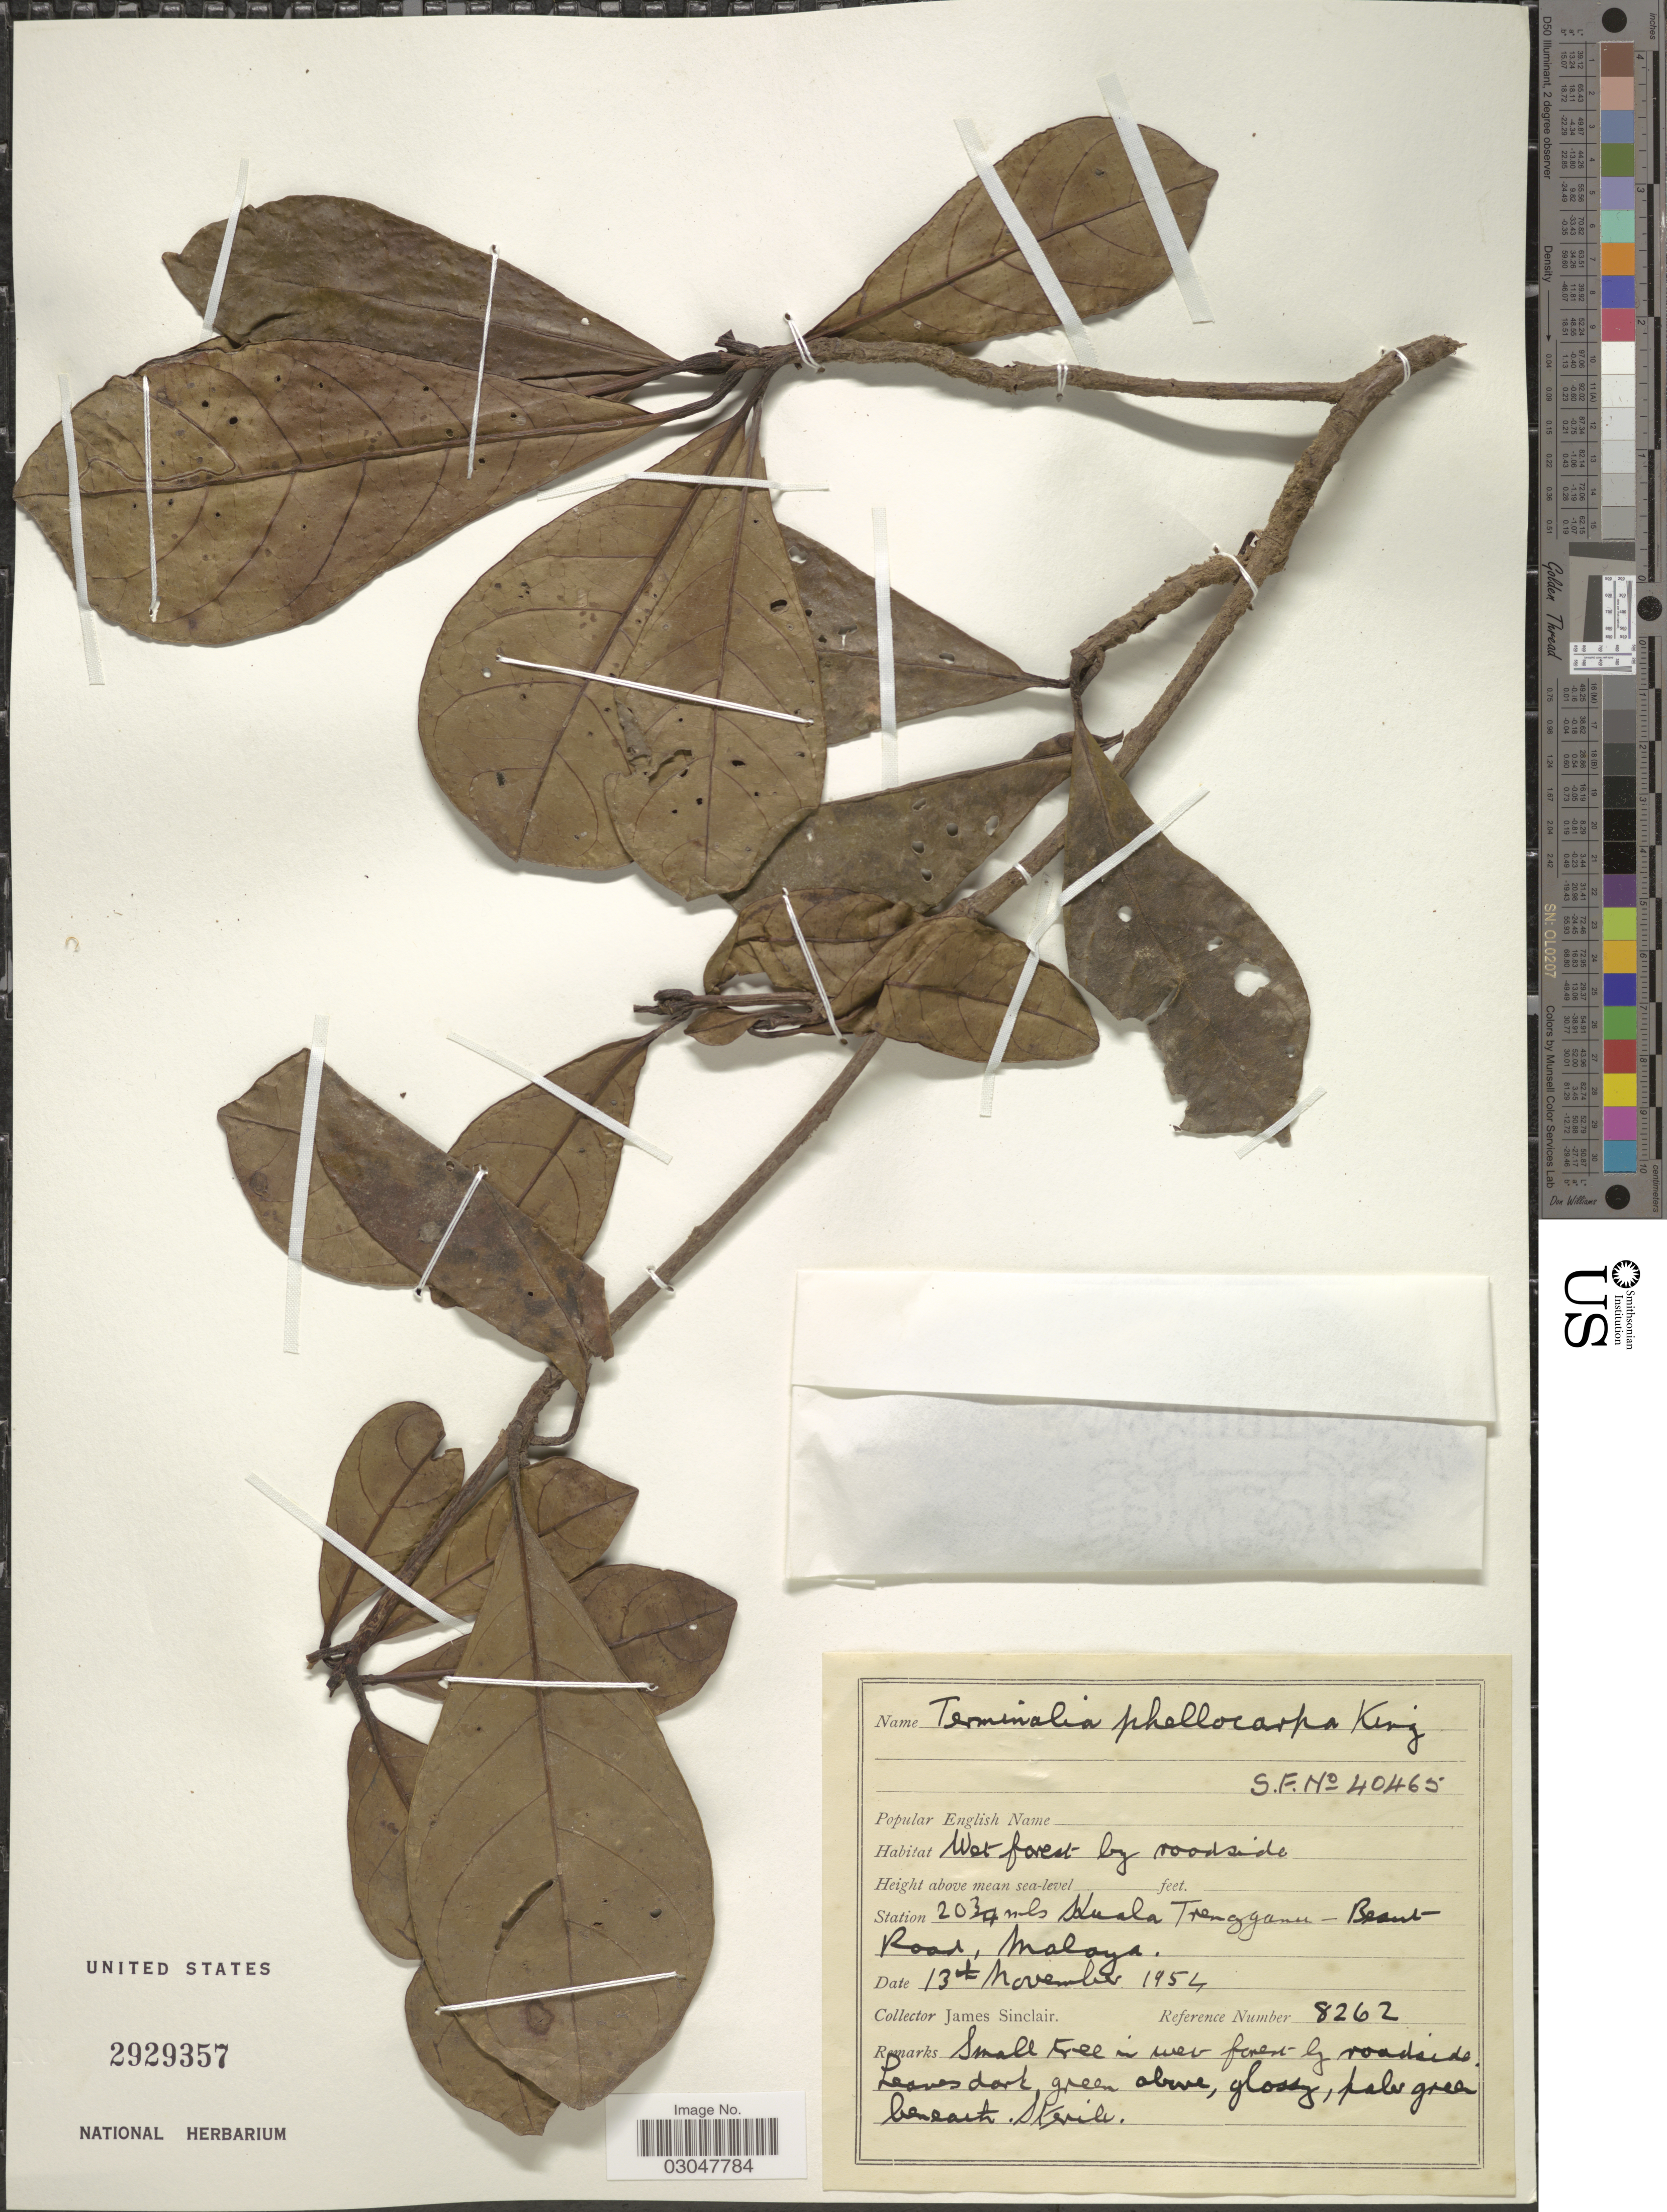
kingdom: Plantae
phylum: Tracheophyta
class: Magnoliopsida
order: Myrtales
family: Combretaceae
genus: Terminalia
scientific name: Terminalia phellocarpa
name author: King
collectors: J. Sinclair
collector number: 8262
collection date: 1954-11-13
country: Malaysia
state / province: Terengganu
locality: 20 3/4 mls Kuala Trengganu - Besut Road, Malaya.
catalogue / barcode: US 2929357